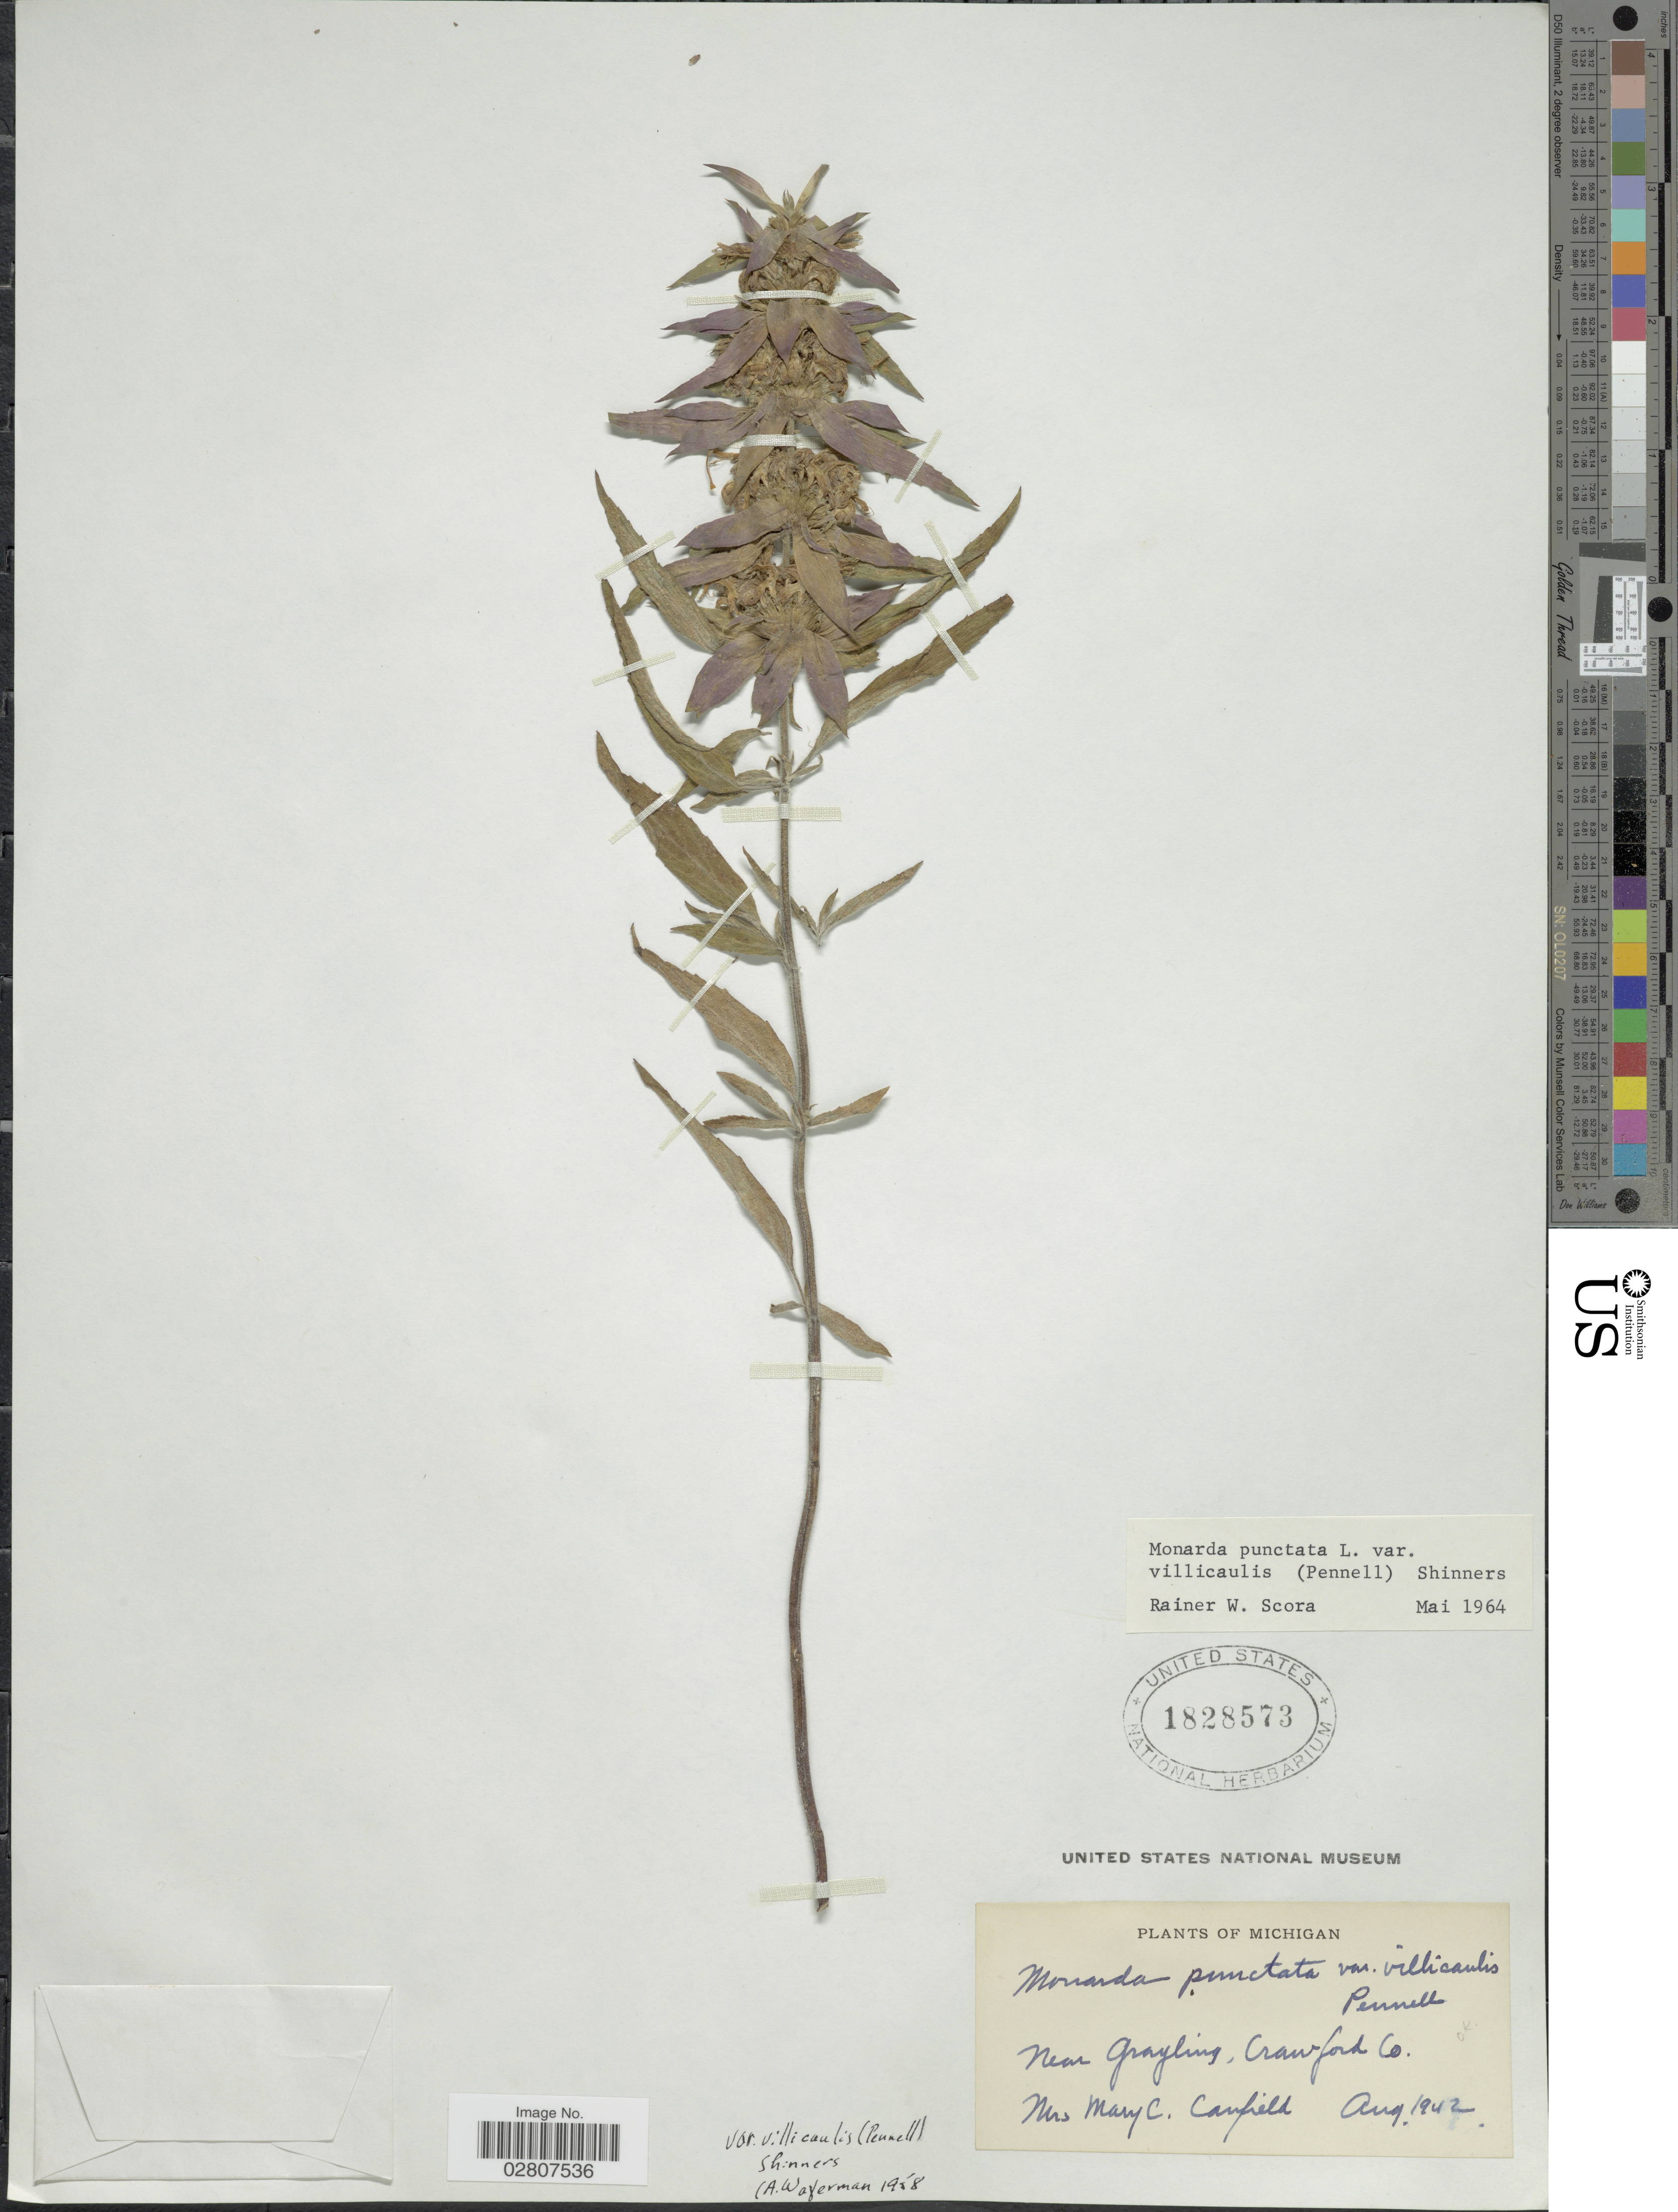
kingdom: Plantae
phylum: Tracheophyta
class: Magnoliopsida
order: Lamiales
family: Lamiaceae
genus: Monarda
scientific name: Monarda punctata var. villicaulis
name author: (Pennell) Shinners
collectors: M. Canfield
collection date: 1942-08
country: United States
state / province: Michigan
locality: Near Grayling, Crawford Co.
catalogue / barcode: US 1828573